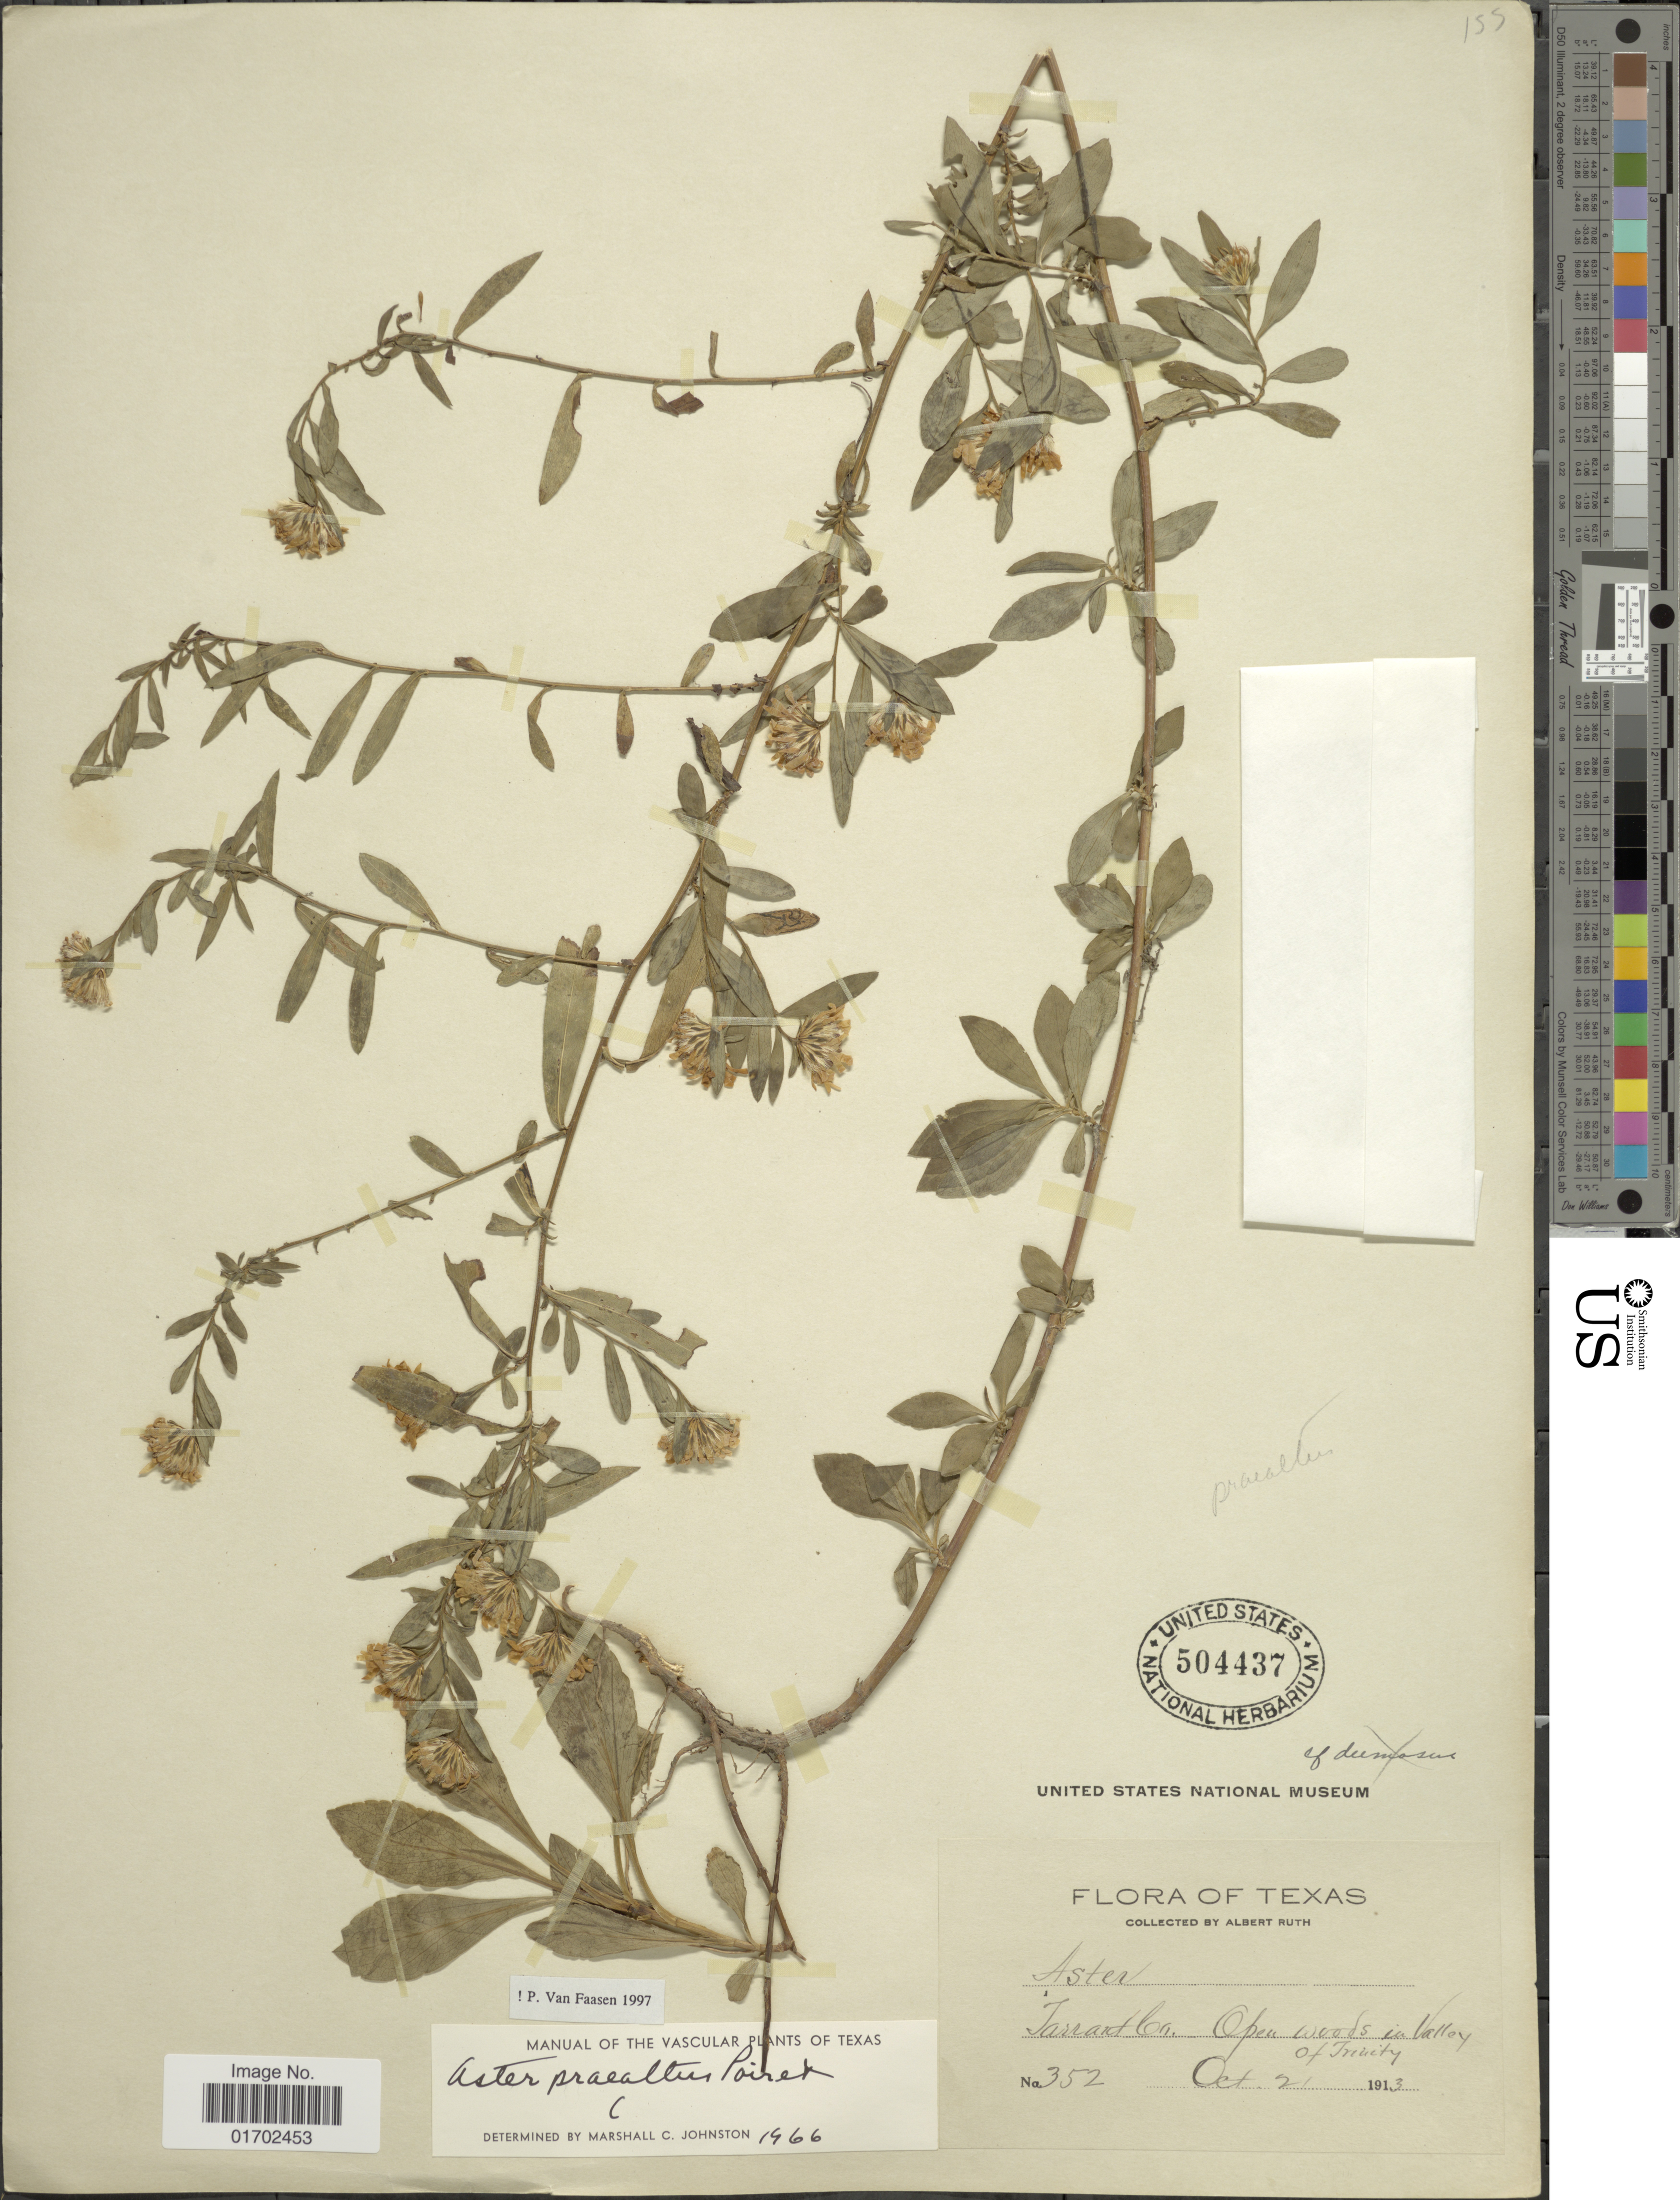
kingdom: Plantae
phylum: Tracheophyta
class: Magnoliopsida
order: Asterales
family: Asteraceae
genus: Symphyotrichum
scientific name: Symphyotrichum praealtum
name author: (Poir.) G.L. Nesom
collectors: A. Ruth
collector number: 352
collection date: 1913-10-21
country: United States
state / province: Texas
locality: Tarrant Co. Open woods in Valley of Trinity.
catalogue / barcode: US 504437